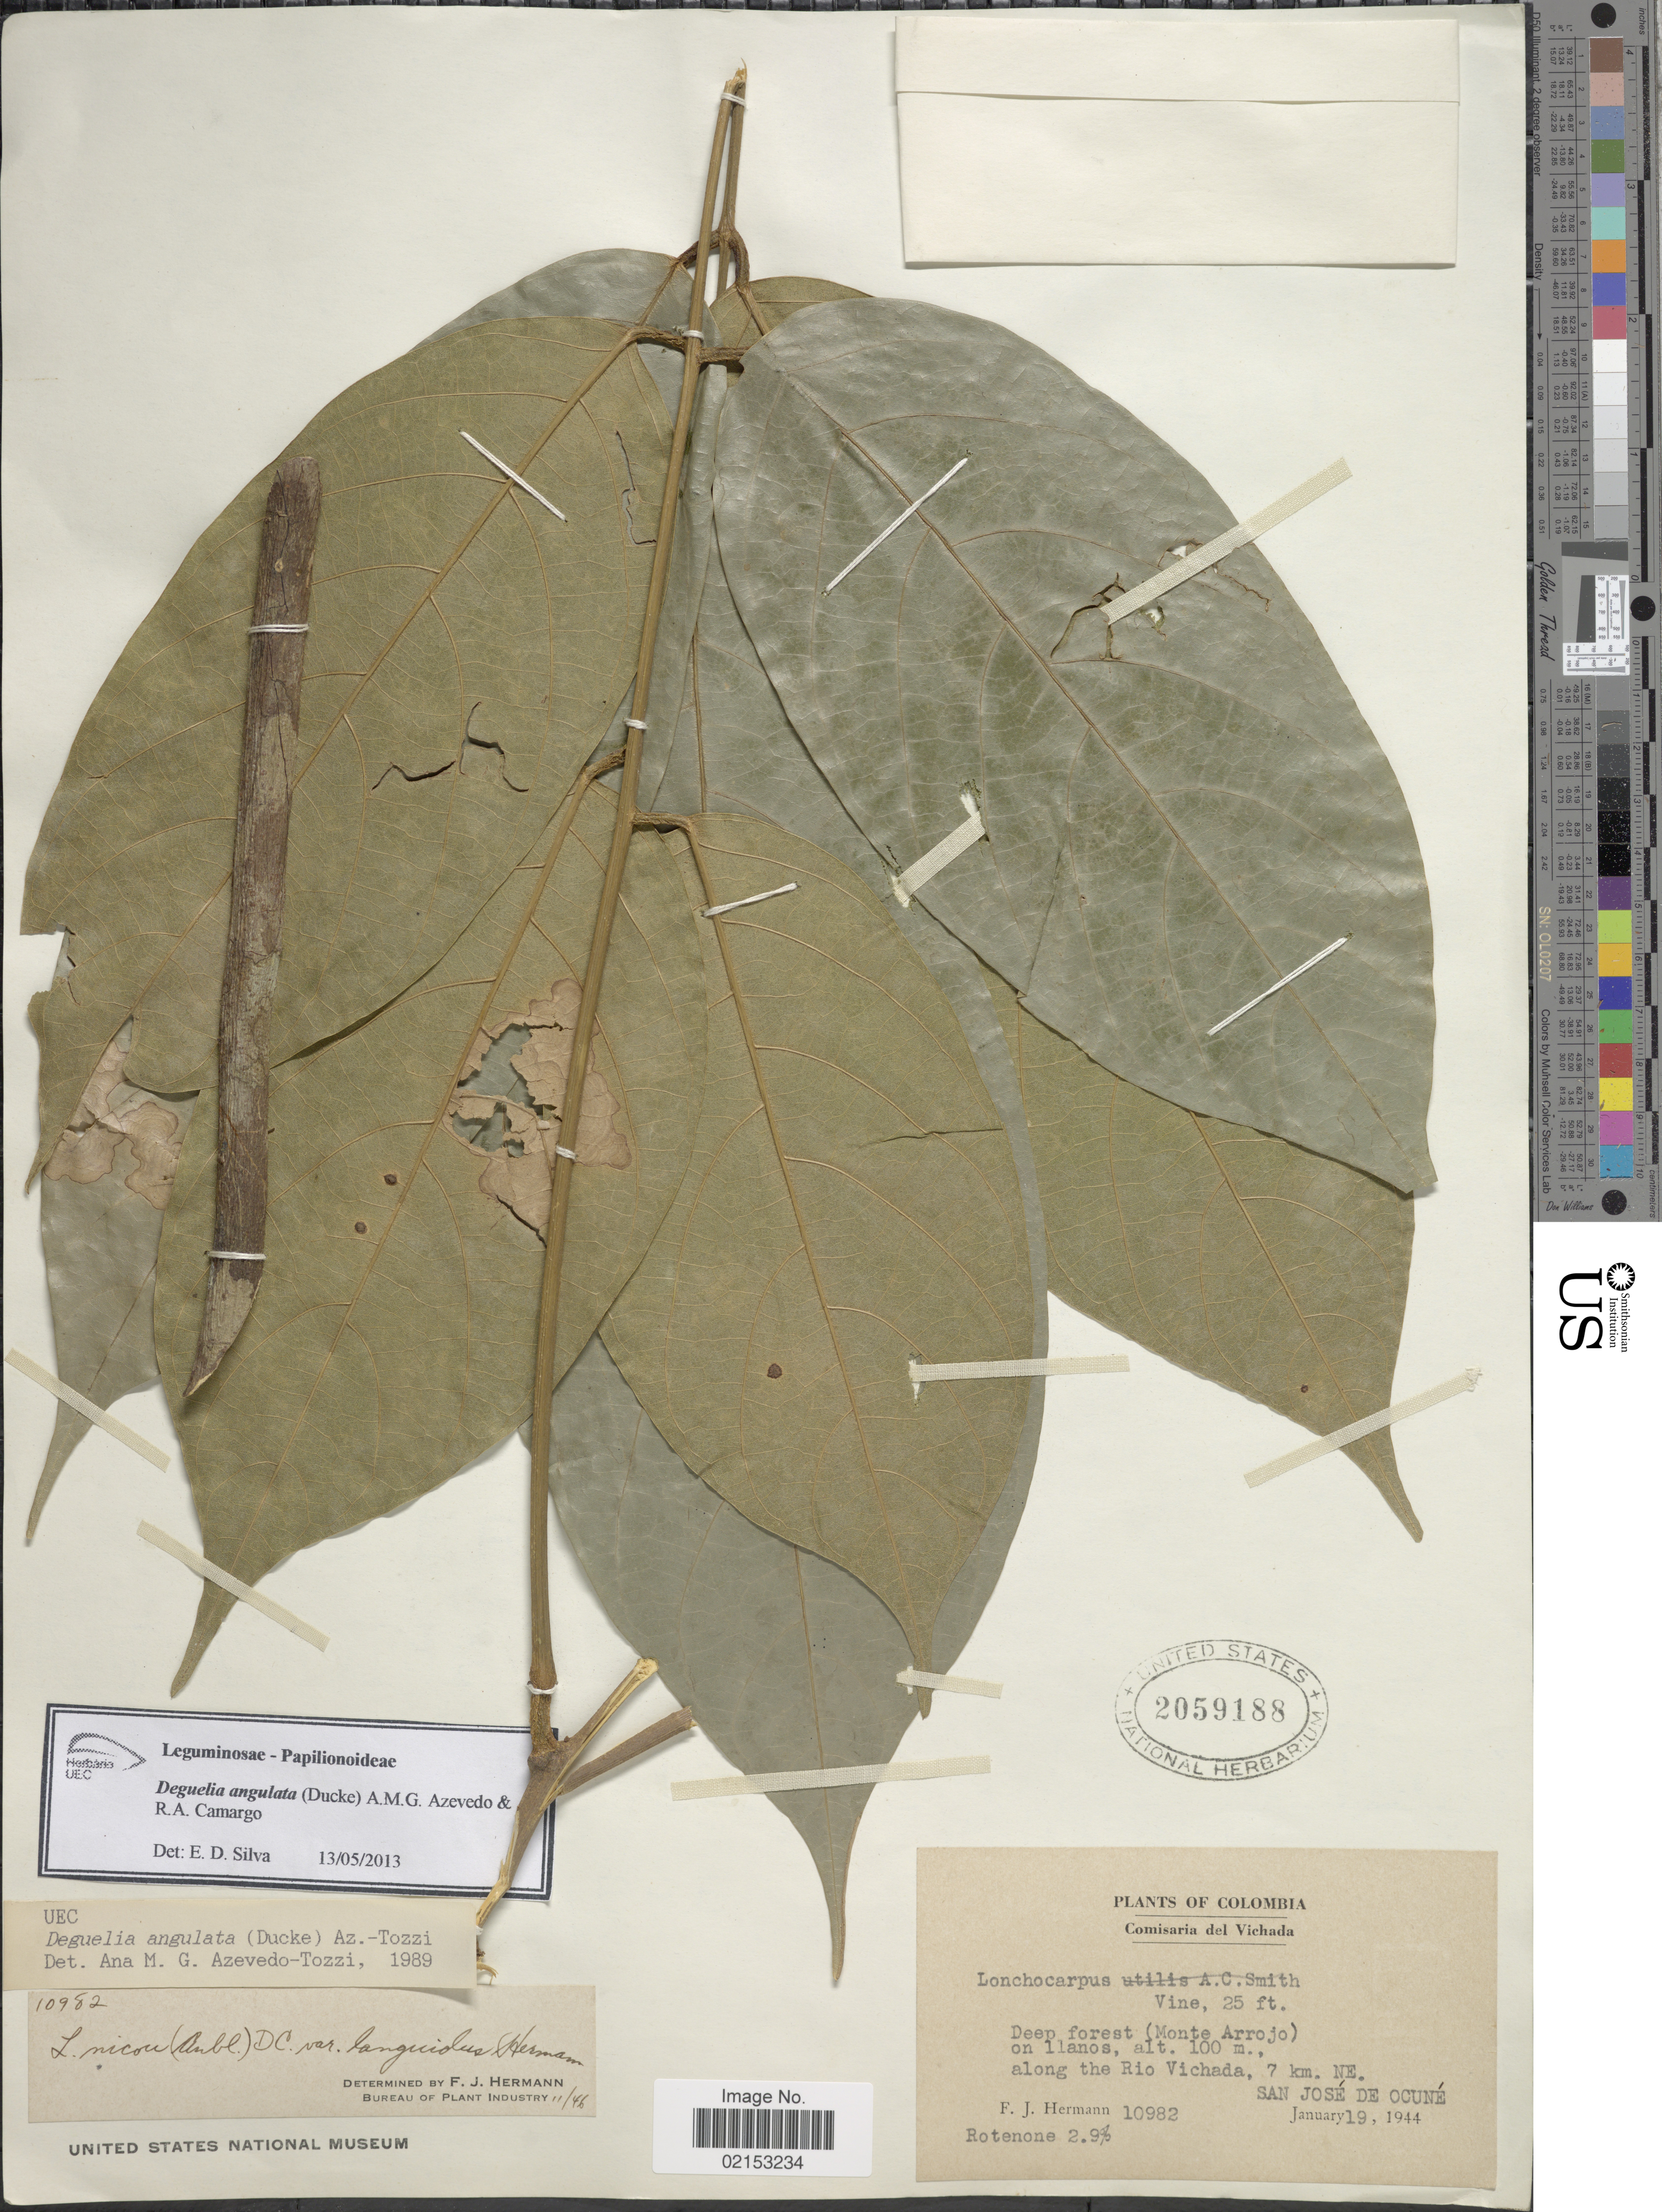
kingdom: Plantae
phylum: Tracheophyta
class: Magnoliopsida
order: Fabales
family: Fabaceae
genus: Deguelia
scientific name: Deguelia angulata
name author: (Ducke) A.M.G. Azevedo & R.A. Camargo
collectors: F. J. Hermann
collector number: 10982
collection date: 1944-01-19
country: Colombia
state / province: Vichada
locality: Comisaria del Vichada, deep forest (Monte Arrojo) on llanos, along the Rio Vichada, 7 km. NE. San Jose de Ocune.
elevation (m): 100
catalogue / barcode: US 2059188